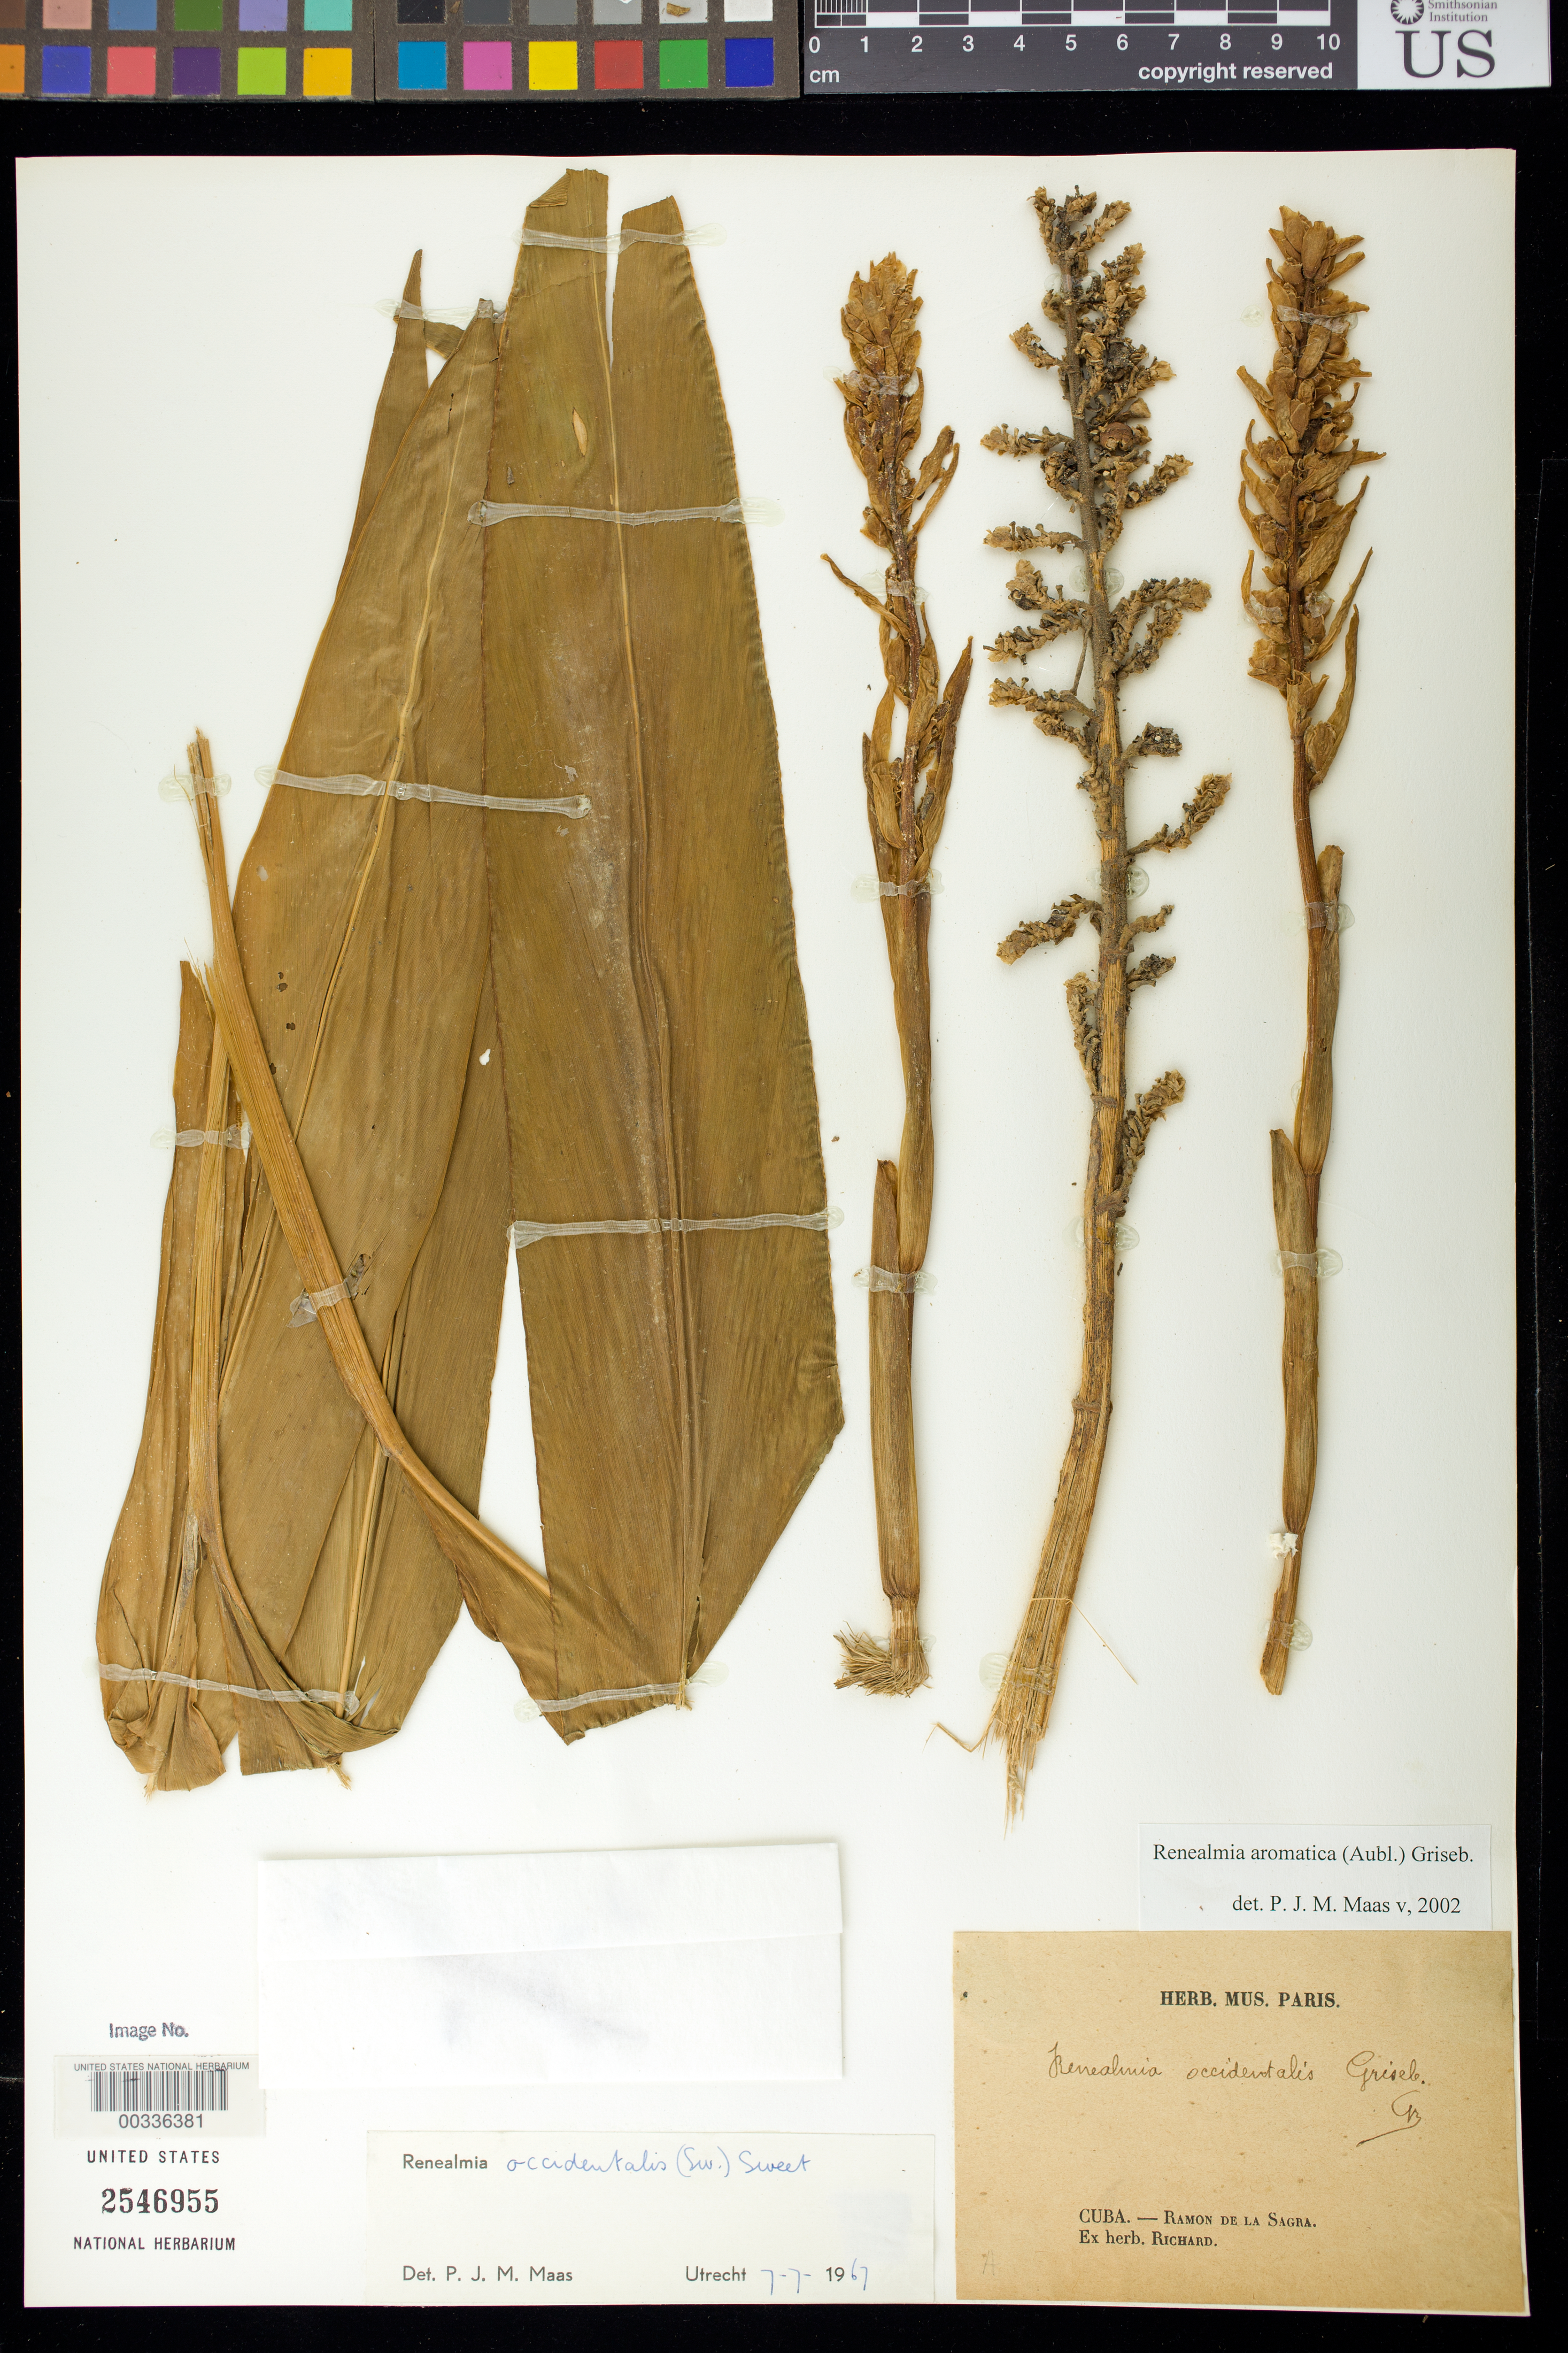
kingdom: Plantae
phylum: Tracheophyta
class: Liliopsida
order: Zingiberales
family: Zingiberaceae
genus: Renealmia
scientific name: Renealmia aromatica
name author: (Aubl.) Griseb.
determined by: Maas, Paul J. M.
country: Cuba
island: Greater Antilles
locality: Ramon de La Sagra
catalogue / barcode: US 2546955